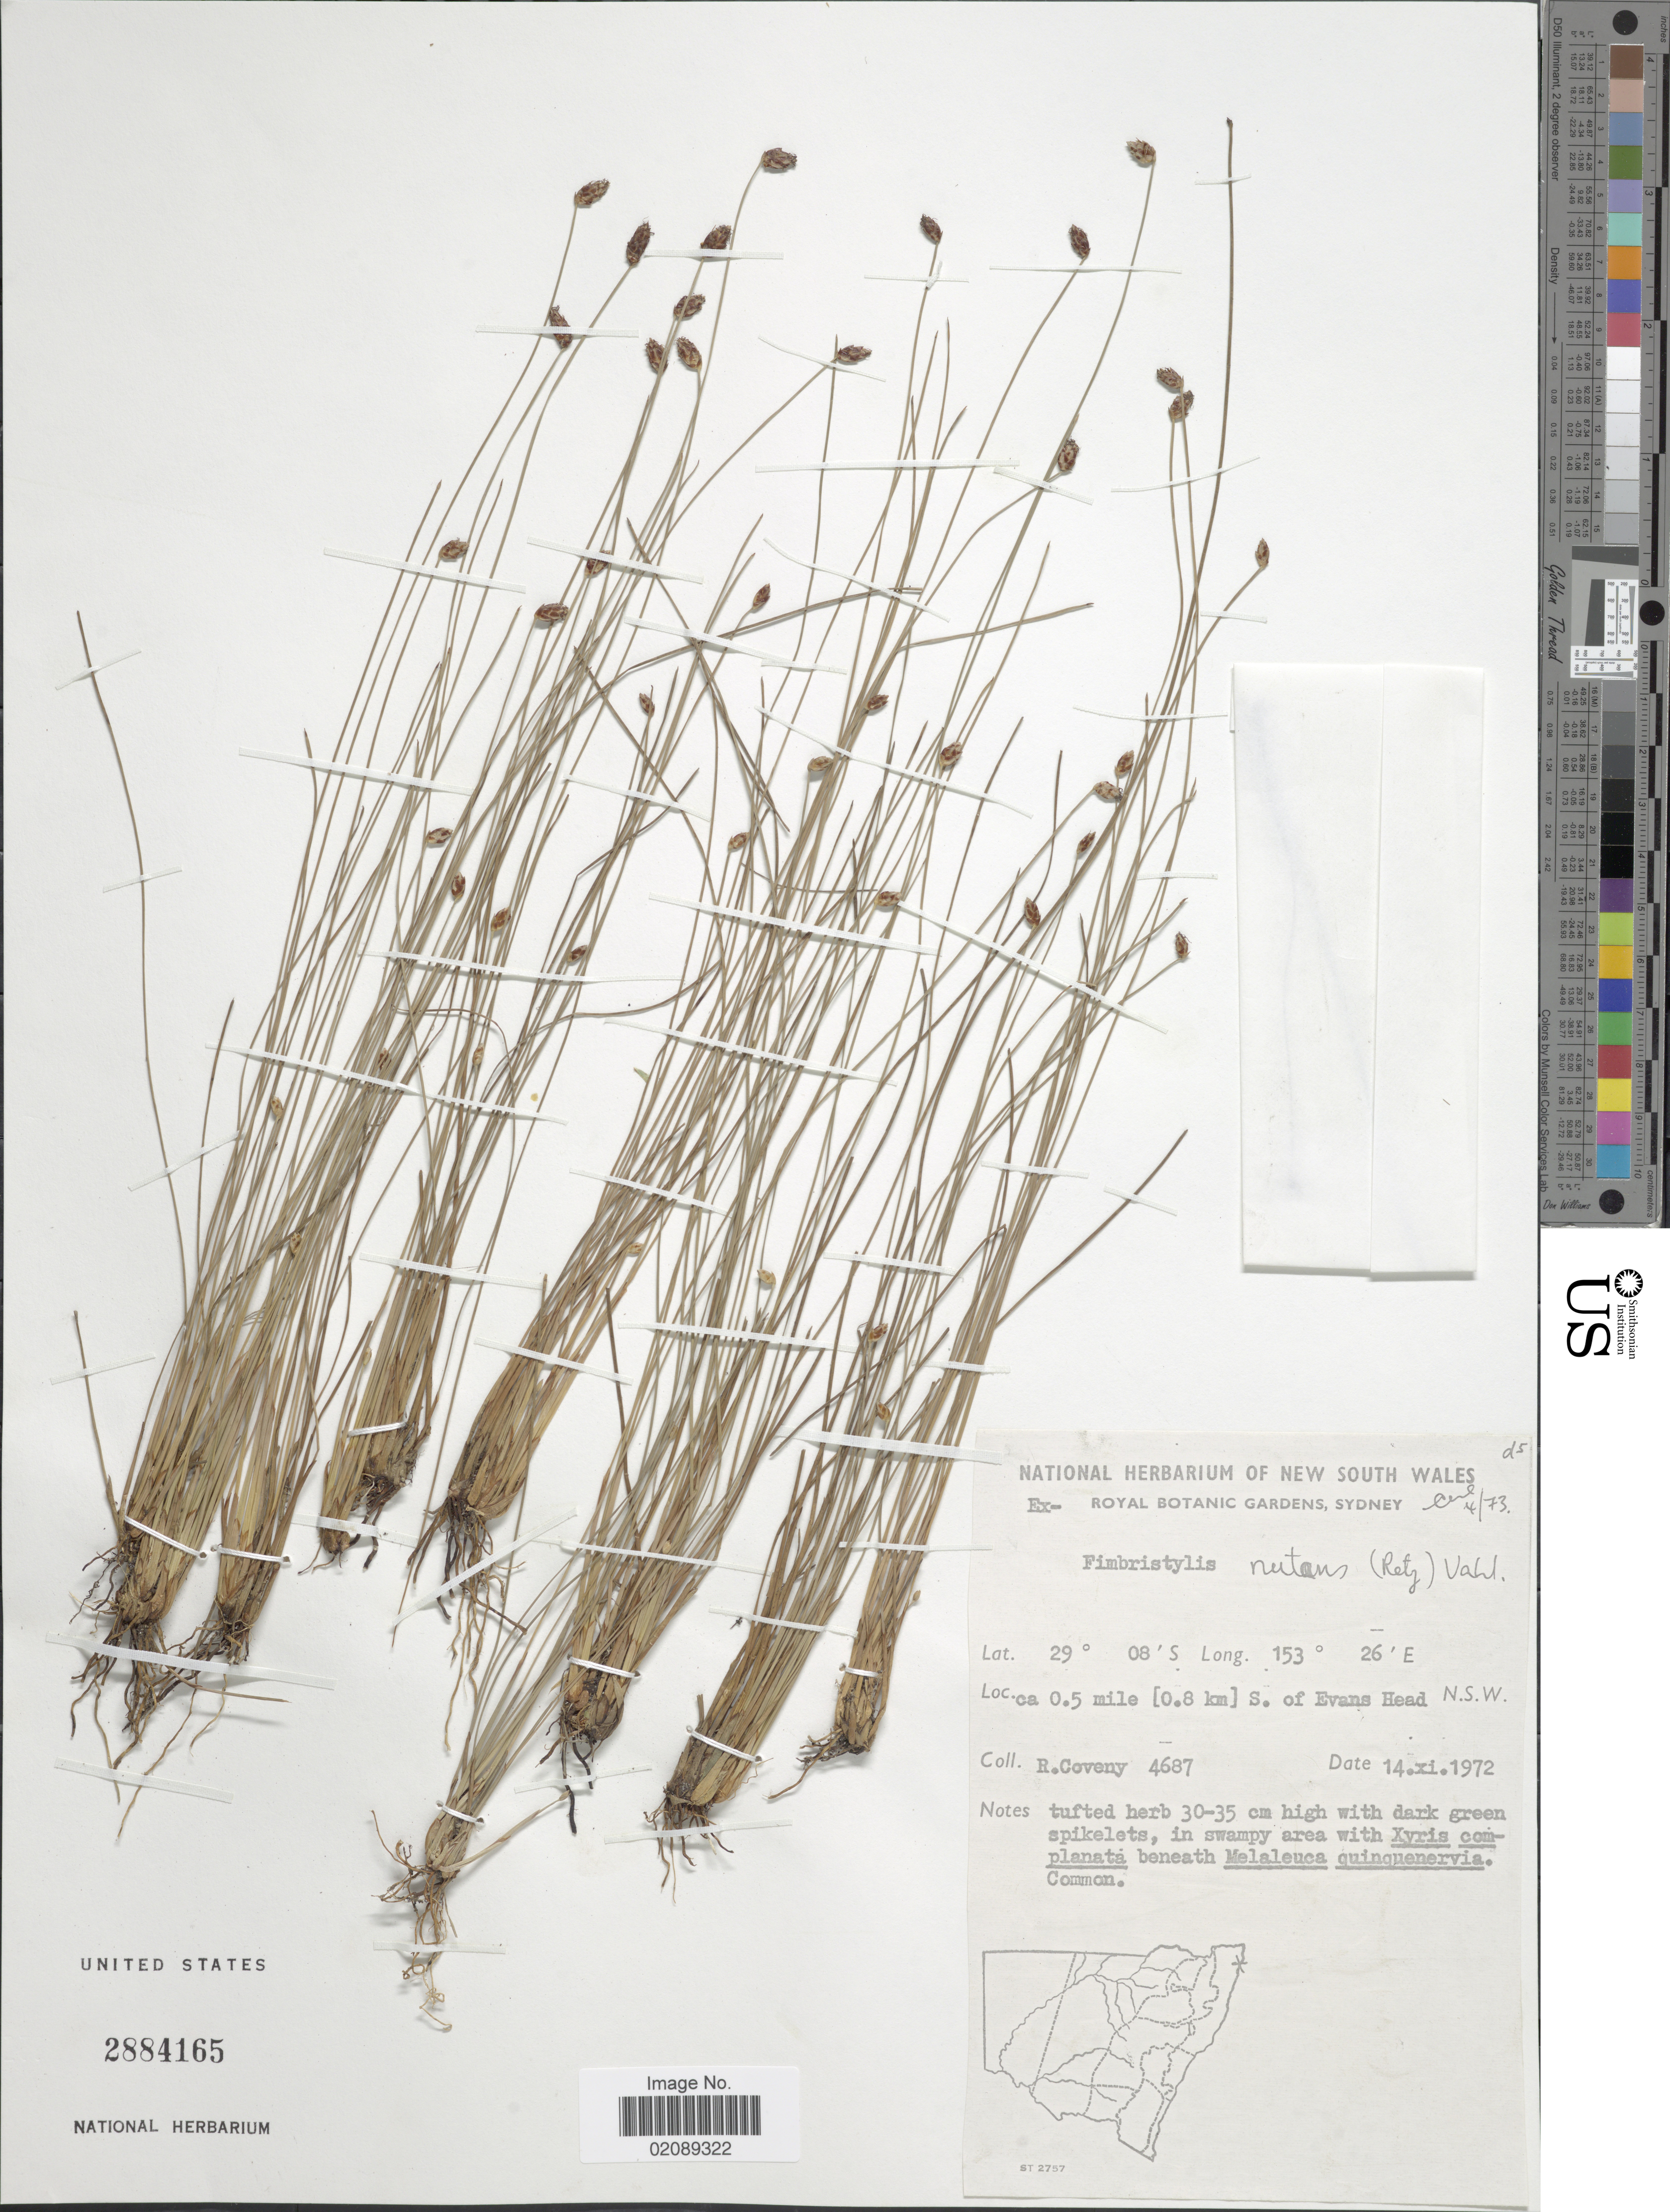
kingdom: Plantae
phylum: Tracheophyta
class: Liliopsida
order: Poales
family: Cyperaceae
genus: Fimbristylis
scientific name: Fimbristylis nutans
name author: (Retz.) Vahl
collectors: R. Coveny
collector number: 4687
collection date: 1972-11-14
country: Australia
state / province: New South Wales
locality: Ca 0.5 mile [0.8 km] S. of Evans Head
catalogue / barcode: US 2884165